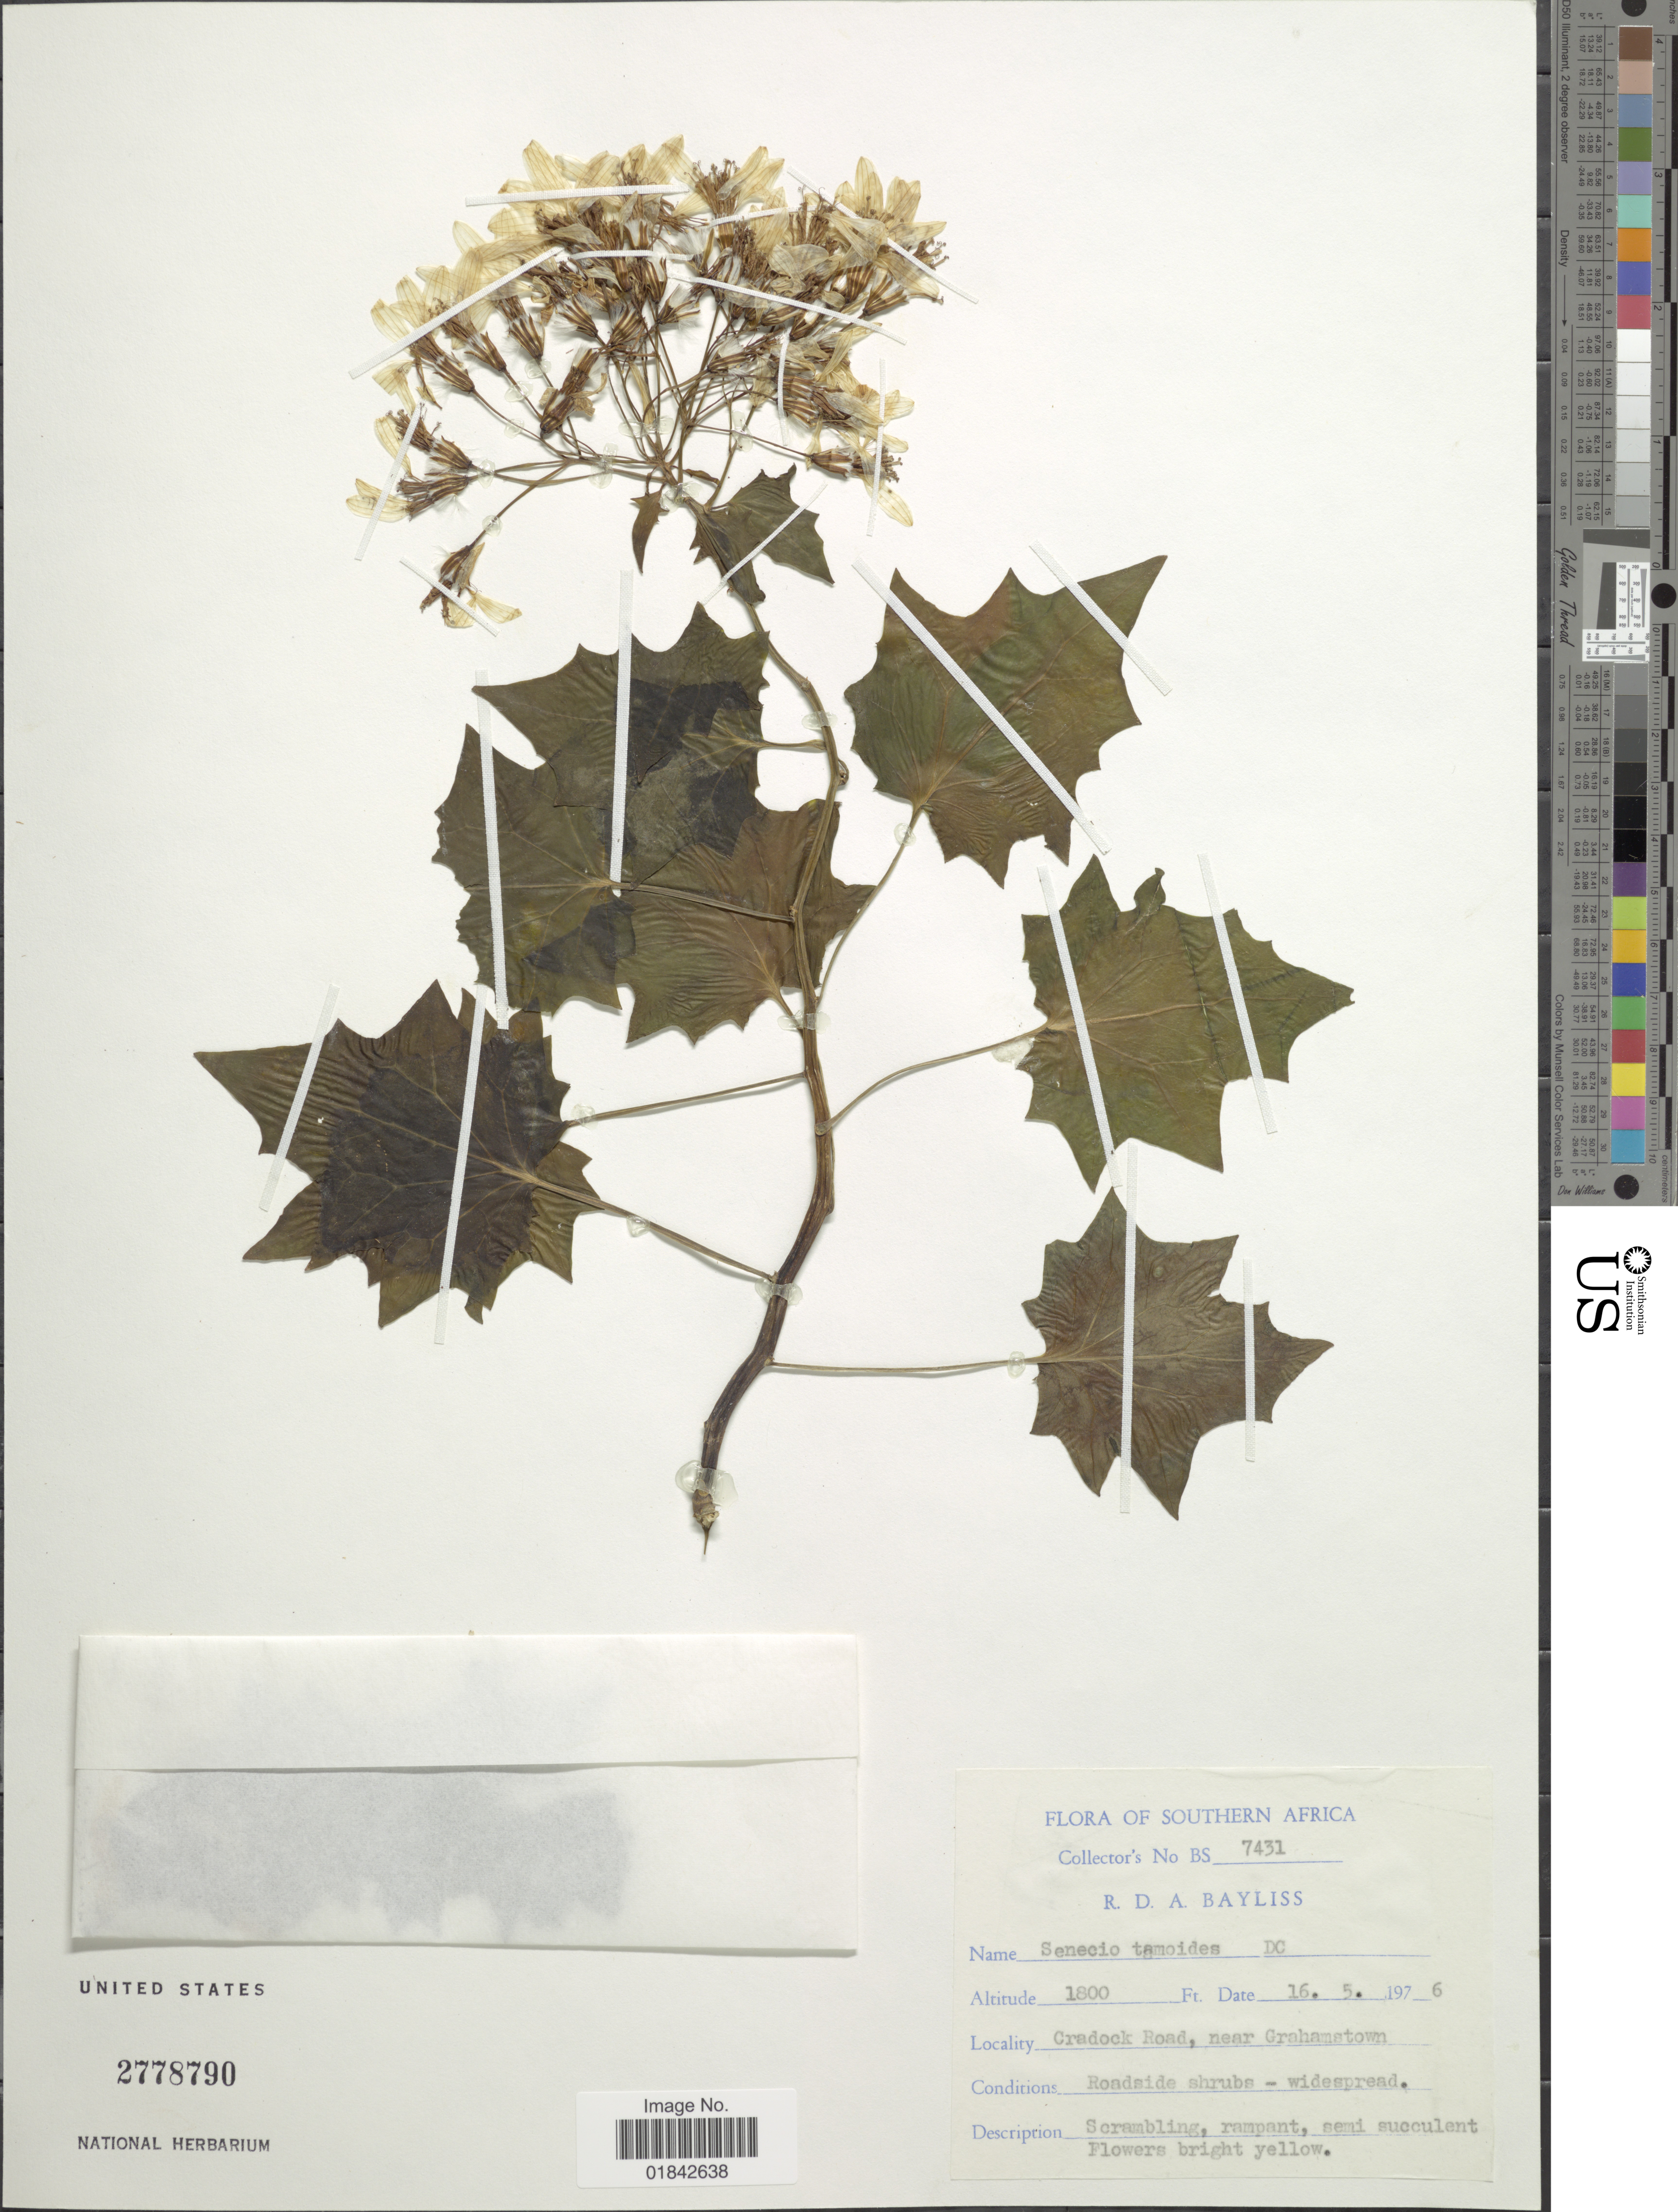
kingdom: Plantae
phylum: Tracheophyta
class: Magnoliopsida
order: Asterales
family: Asteraceae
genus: Senecio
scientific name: Senecio tamoides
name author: DC.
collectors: R. Bayliss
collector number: NS7431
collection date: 1976-05-16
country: South Africa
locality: Southern Africa, Cradock Road, near Grahamstown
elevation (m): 549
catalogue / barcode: US 2778790